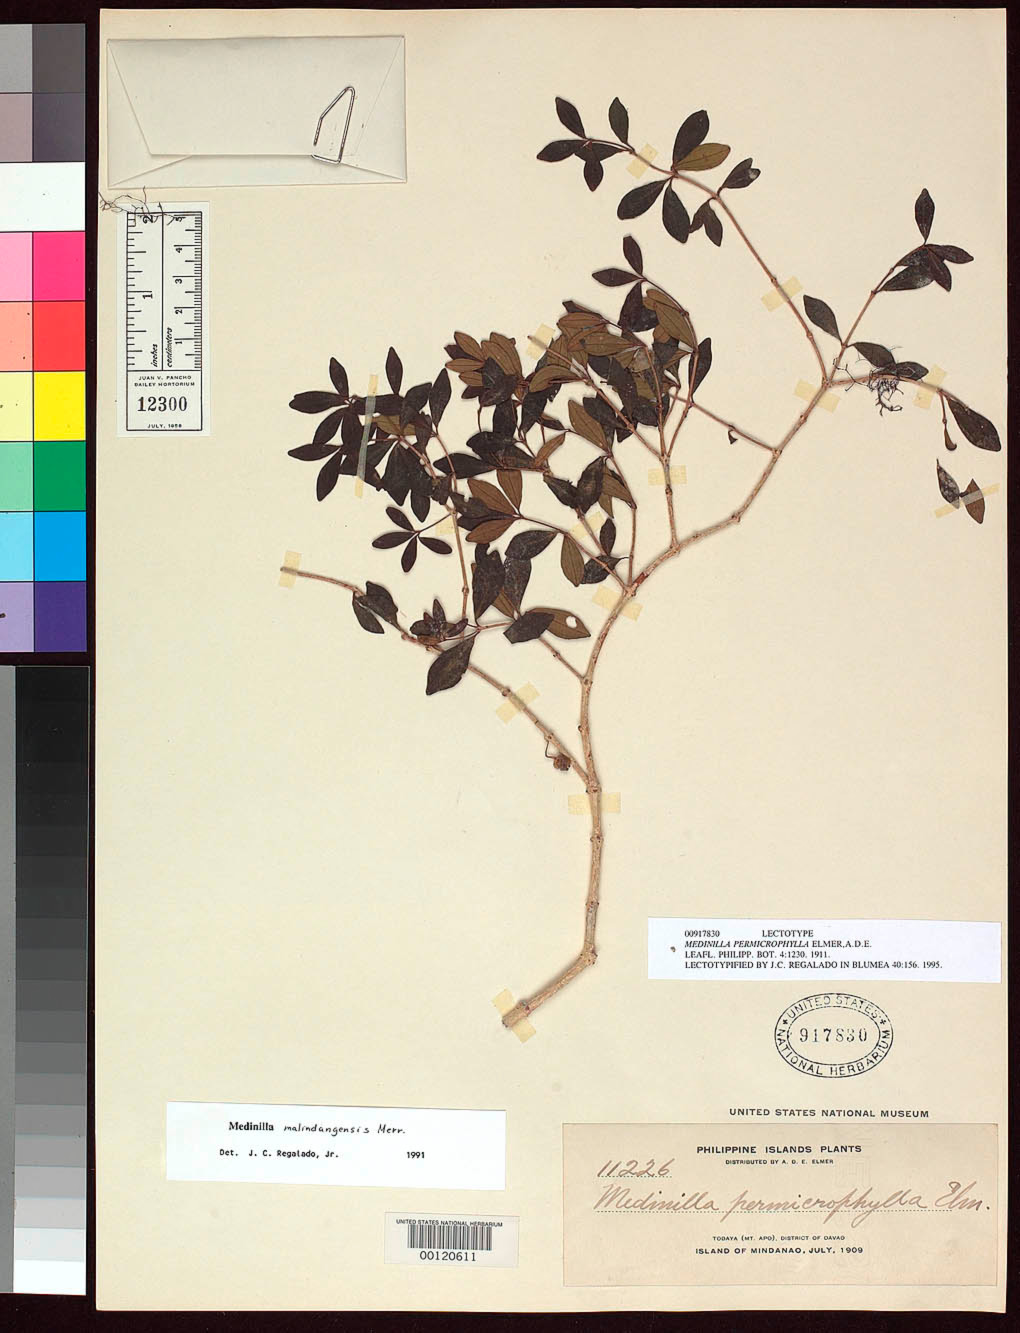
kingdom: Plantae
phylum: Tracheophyta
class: Magnoliopsida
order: Myrtales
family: Melastomataceae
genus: Medinilla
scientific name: Medinilla permicrophylla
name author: Elmer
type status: Lectotype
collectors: A. D. E. Elmer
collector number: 11226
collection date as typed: Jul 1909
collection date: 1909-07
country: Philippines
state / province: Davao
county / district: Davao del Sur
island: Mindanao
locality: Todaya, Mt. Apo.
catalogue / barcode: US 917830